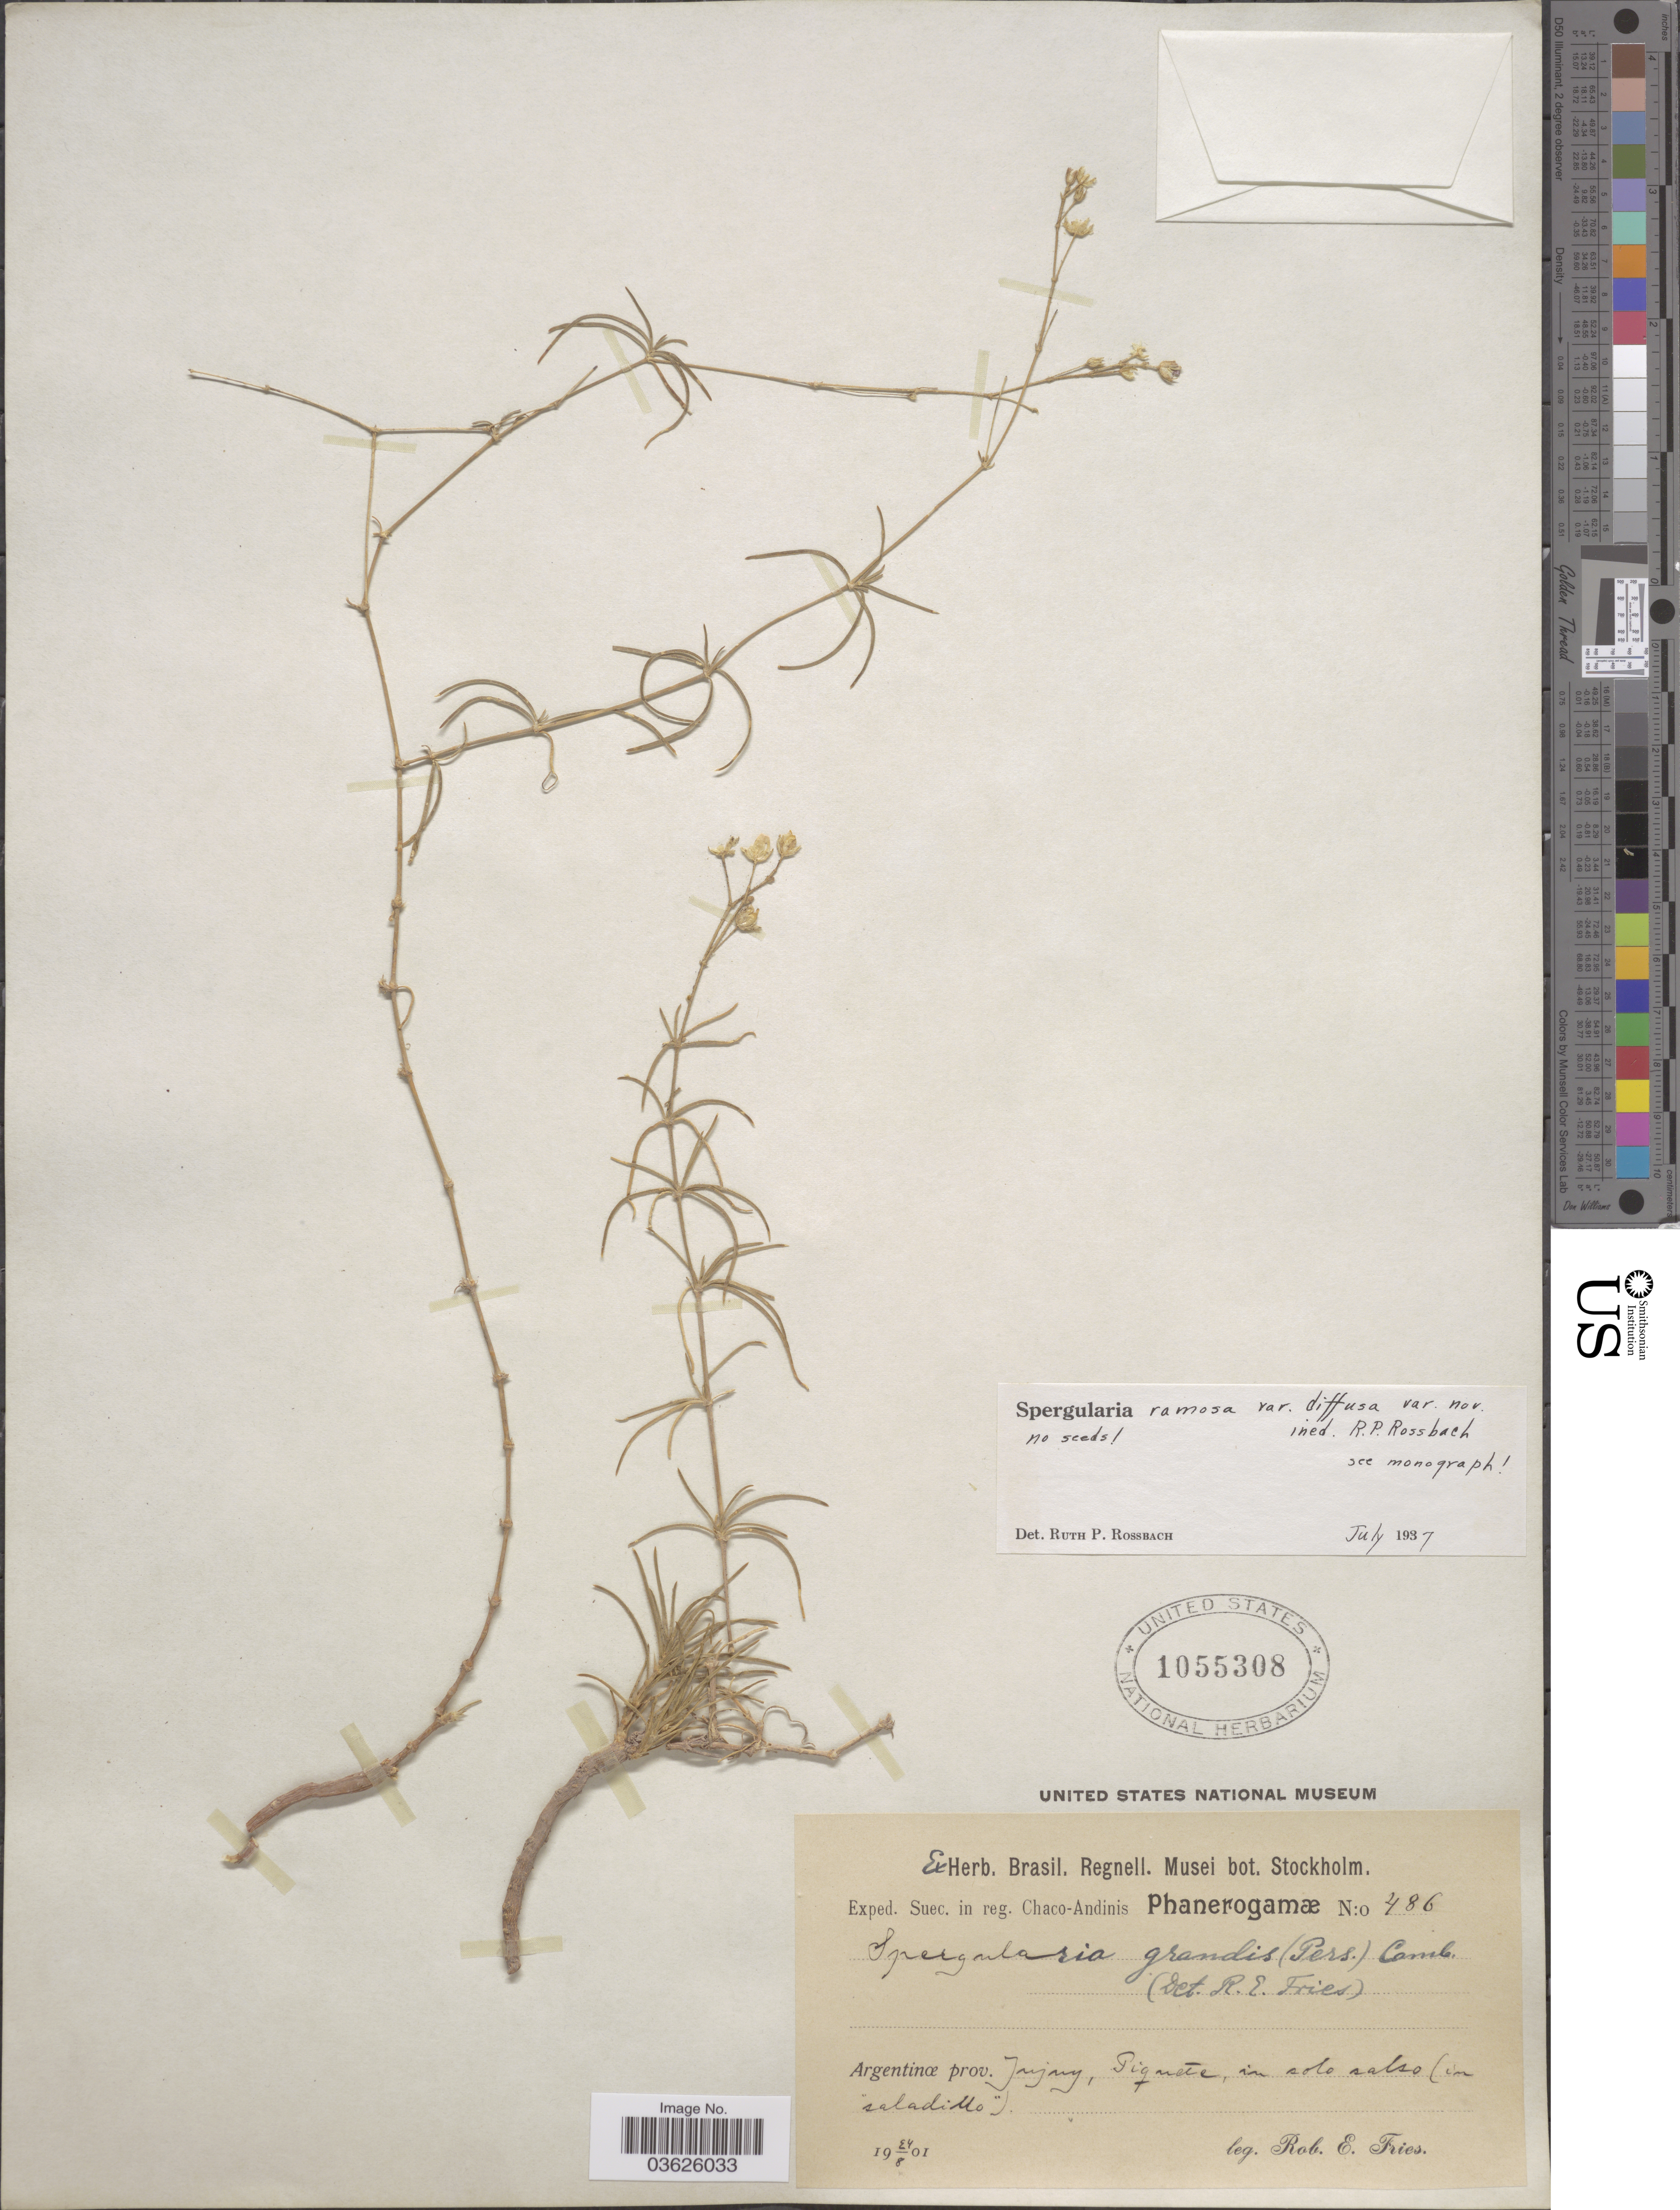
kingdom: Plantae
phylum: Tracheophyta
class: Magnoliopsida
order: Caryophyllales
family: Caryophyllaceae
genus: Spergularia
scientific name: Spergularia ramosa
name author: Cambess.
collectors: R. E. Fries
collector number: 486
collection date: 1901-08-24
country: Argentina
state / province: Jujuy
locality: Piquete.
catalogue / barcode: US 1055308